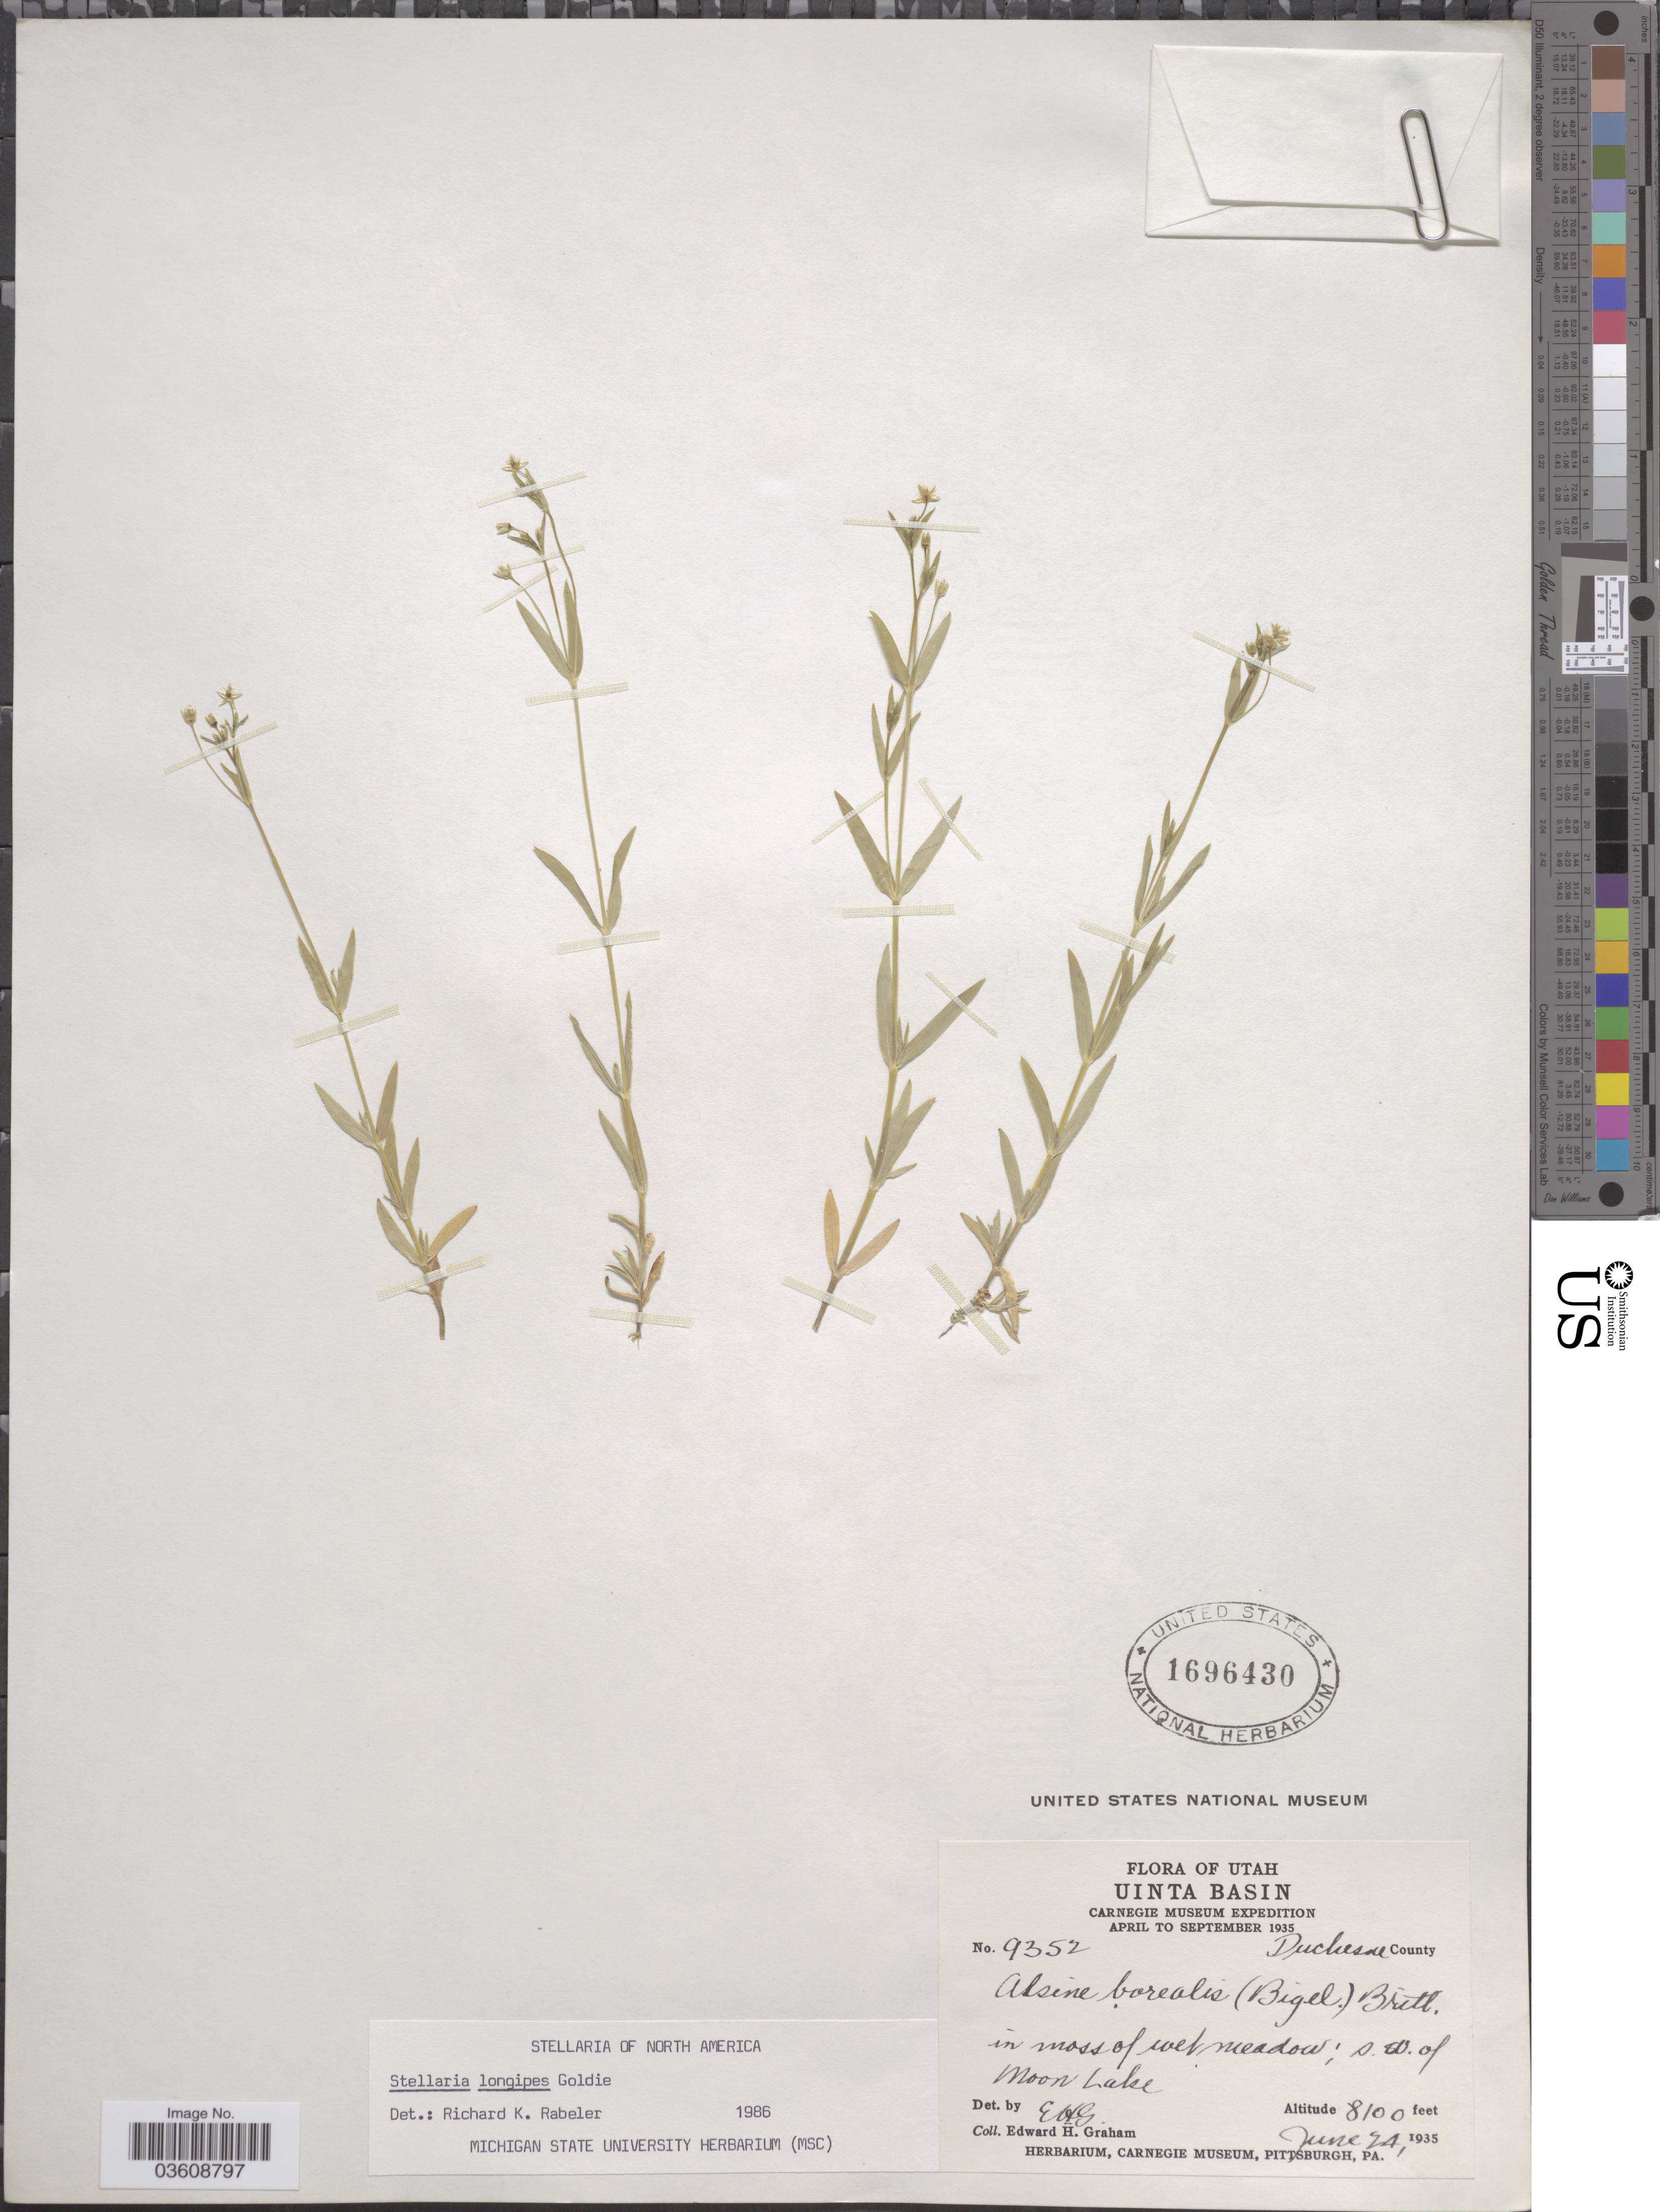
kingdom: Plantae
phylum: Tracheophyta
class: Magnoliopsida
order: Caryophyllales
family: Caryophyllaceae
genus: Stellaria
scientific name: Stellaria longipes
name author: Goldie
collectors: E. H. Graham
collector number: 9352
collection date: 1935-06-24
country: United States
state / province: Utah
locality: Uinta Basin. Duchesne County. S. W. of Moon Lake.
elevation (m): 2469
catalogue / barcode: US 1696430